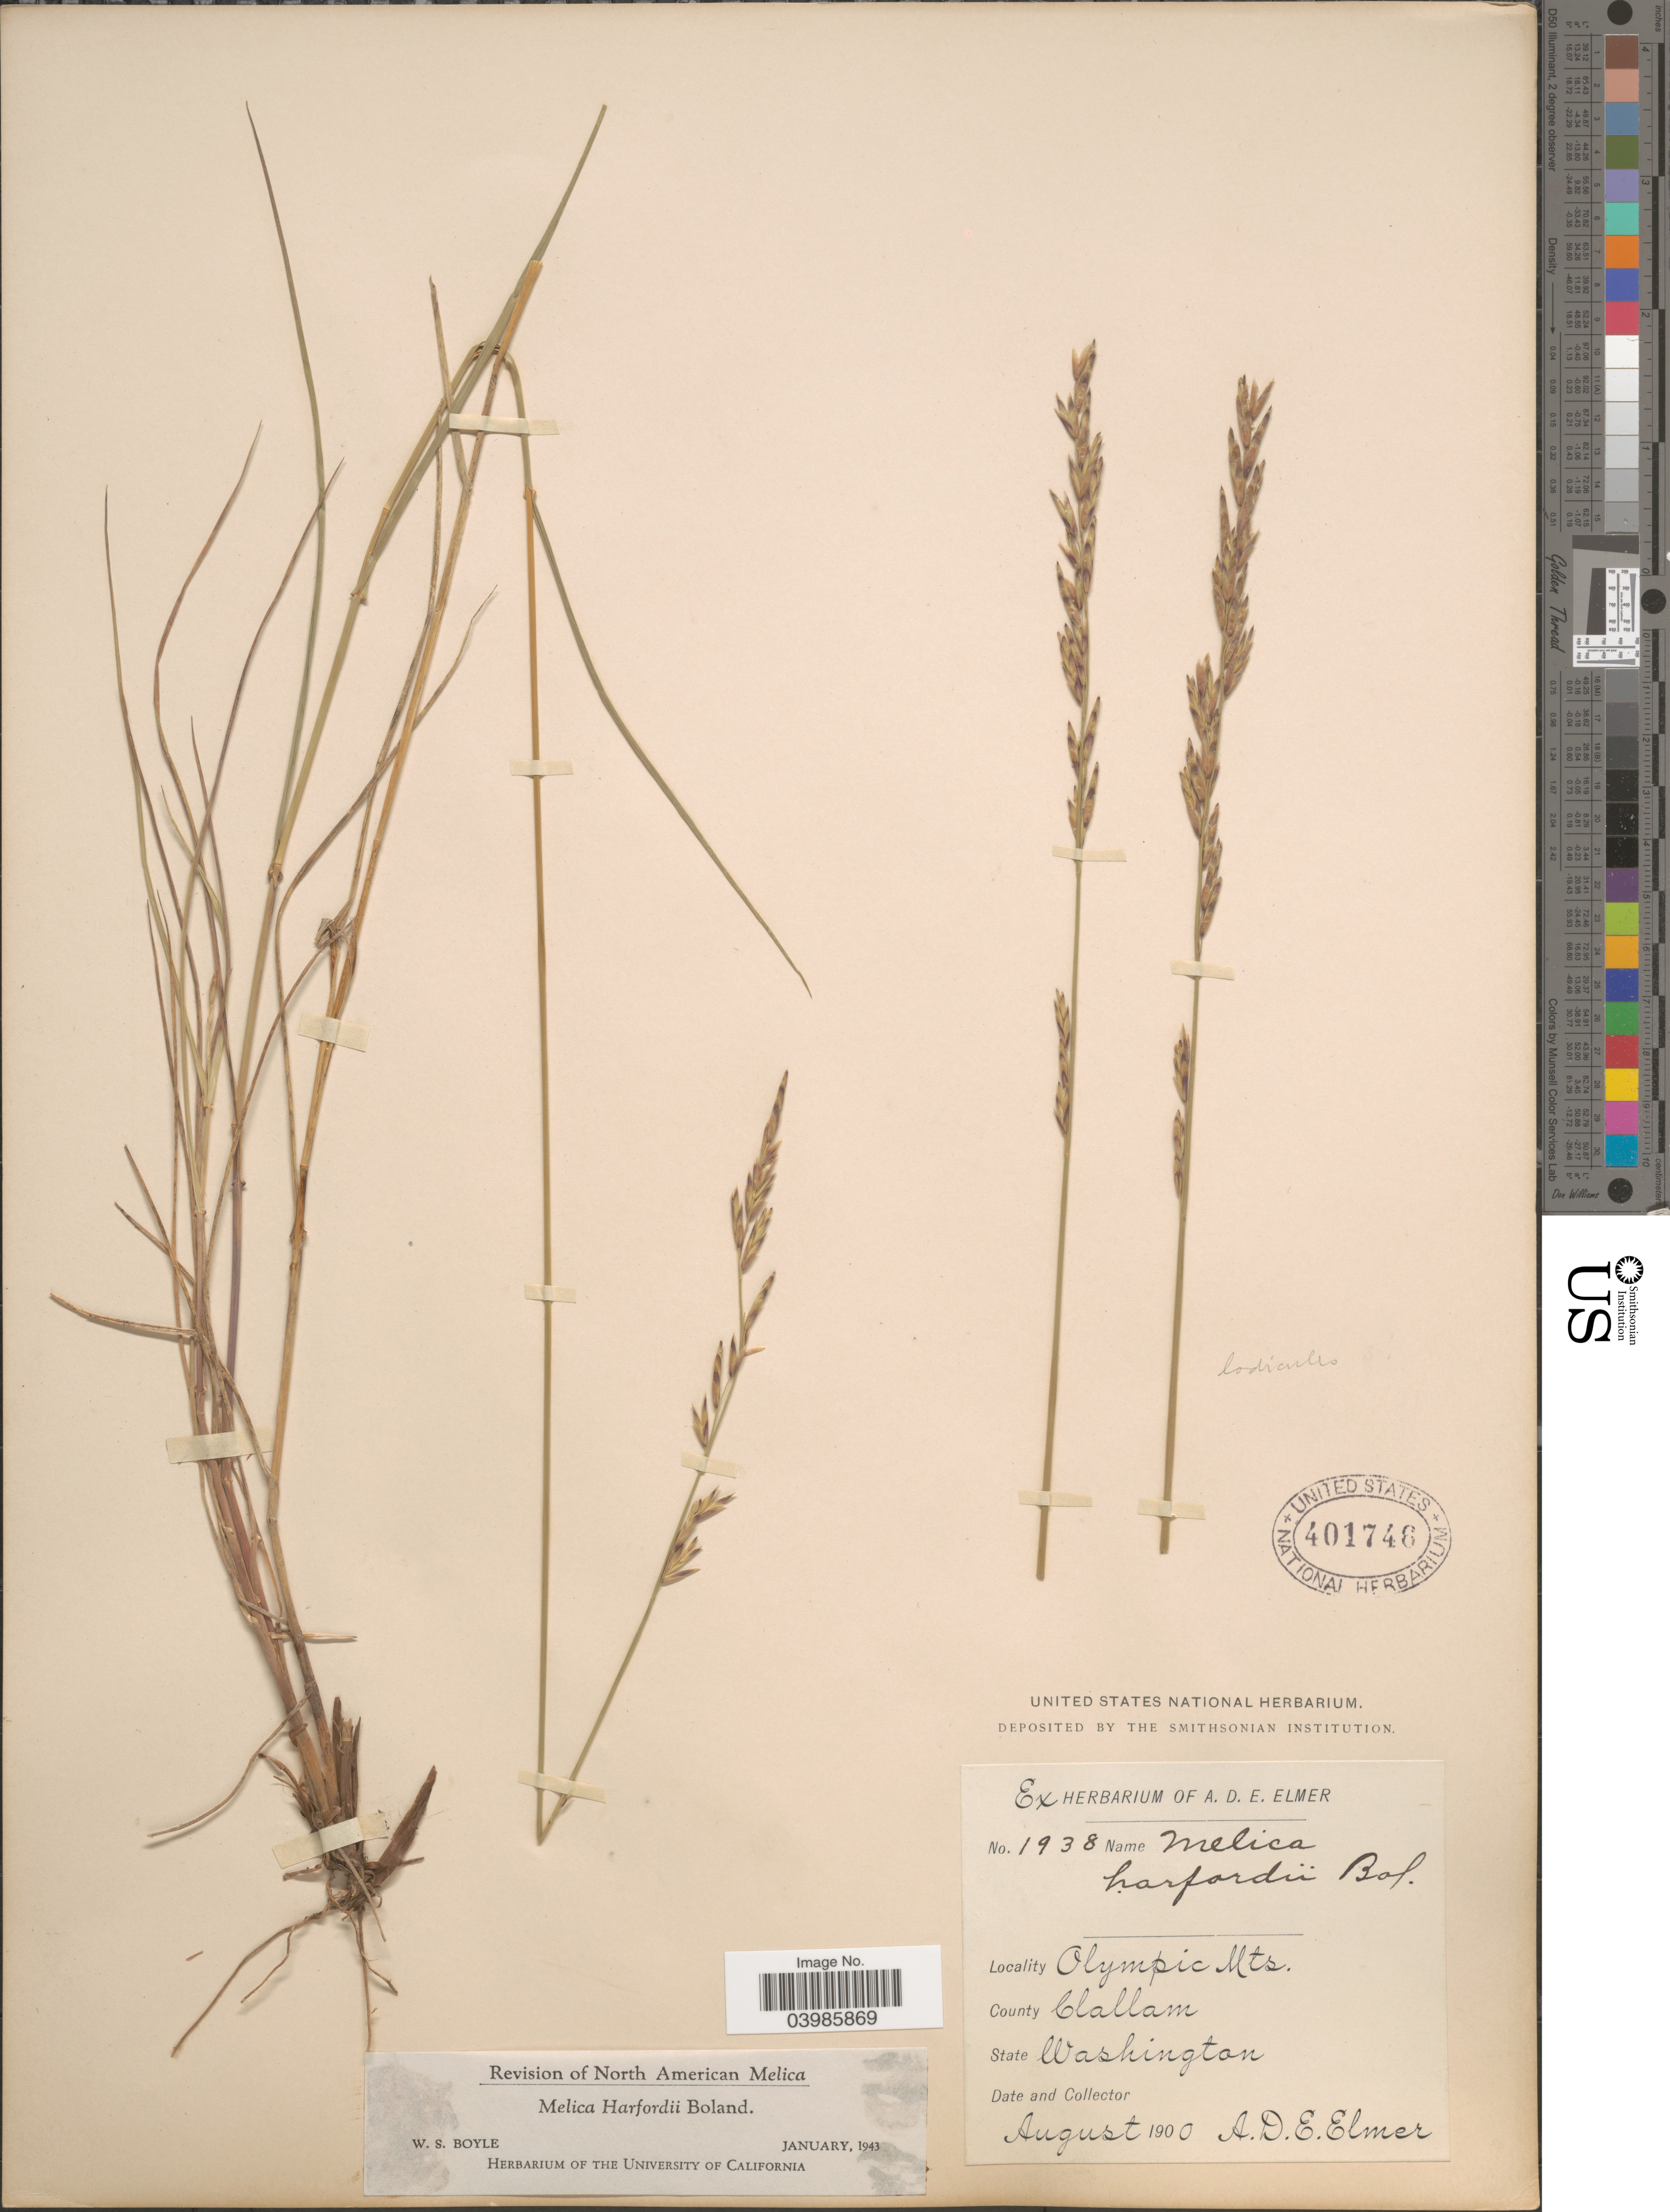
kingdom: Plantae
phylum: Tracheophyta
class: Liliopsida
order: Poales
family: Poaceae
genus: Melica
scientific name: Melica harfordii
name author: Bol.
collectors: A. D. E. Elmer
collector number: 1938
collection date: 1900-08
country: United States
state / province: Washington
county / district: Clallam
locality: Olympic Mts. County Clallam.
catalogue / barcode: US 401746